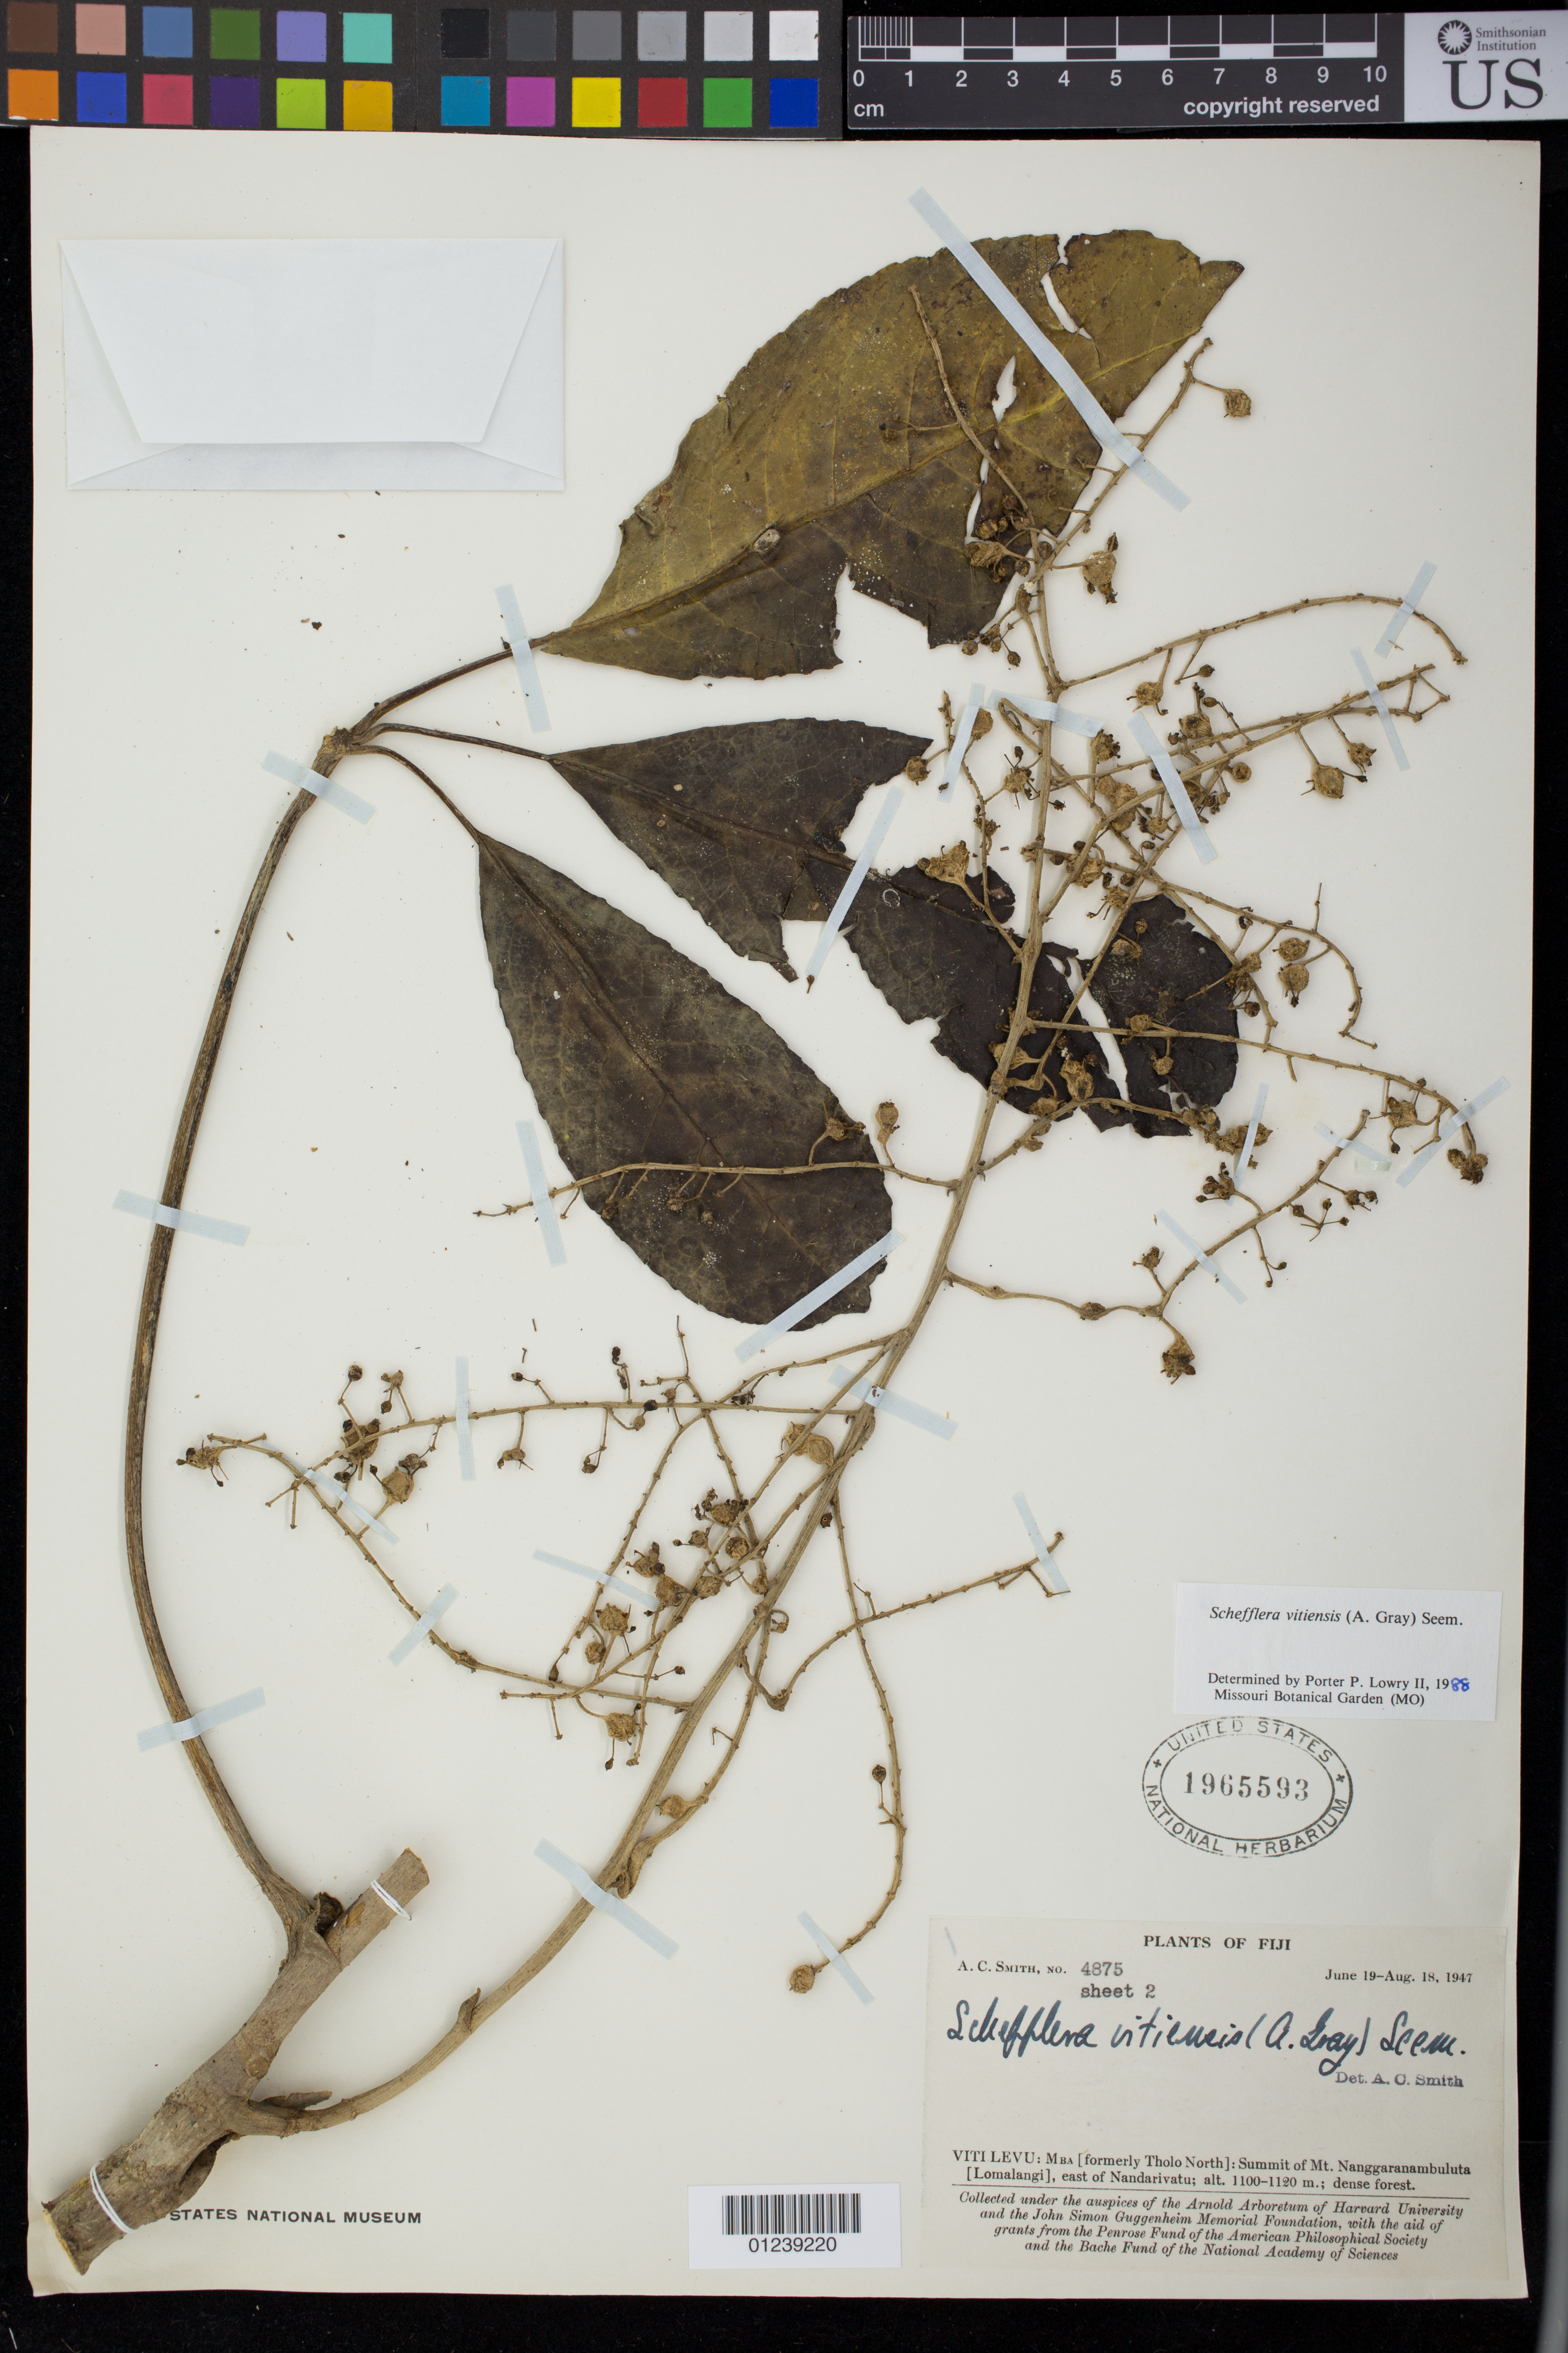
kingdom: Plantae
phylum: Tracheophyta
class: Magnoliopsida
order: Apiales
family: Araliaceae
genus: Schefflera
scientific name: Schefflera vitiensis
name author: (A. Gray) Seem.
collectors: A. C. Smith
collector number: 4875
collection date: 1947-06-19/1947-08-18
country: Fiji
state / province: Western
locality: Viti Levu: Mba (formerly Tholo North): Summit of Mt. Nanggaranambuluta (Lomalangi), east of Nandarivatu.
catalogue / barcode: US 1965593